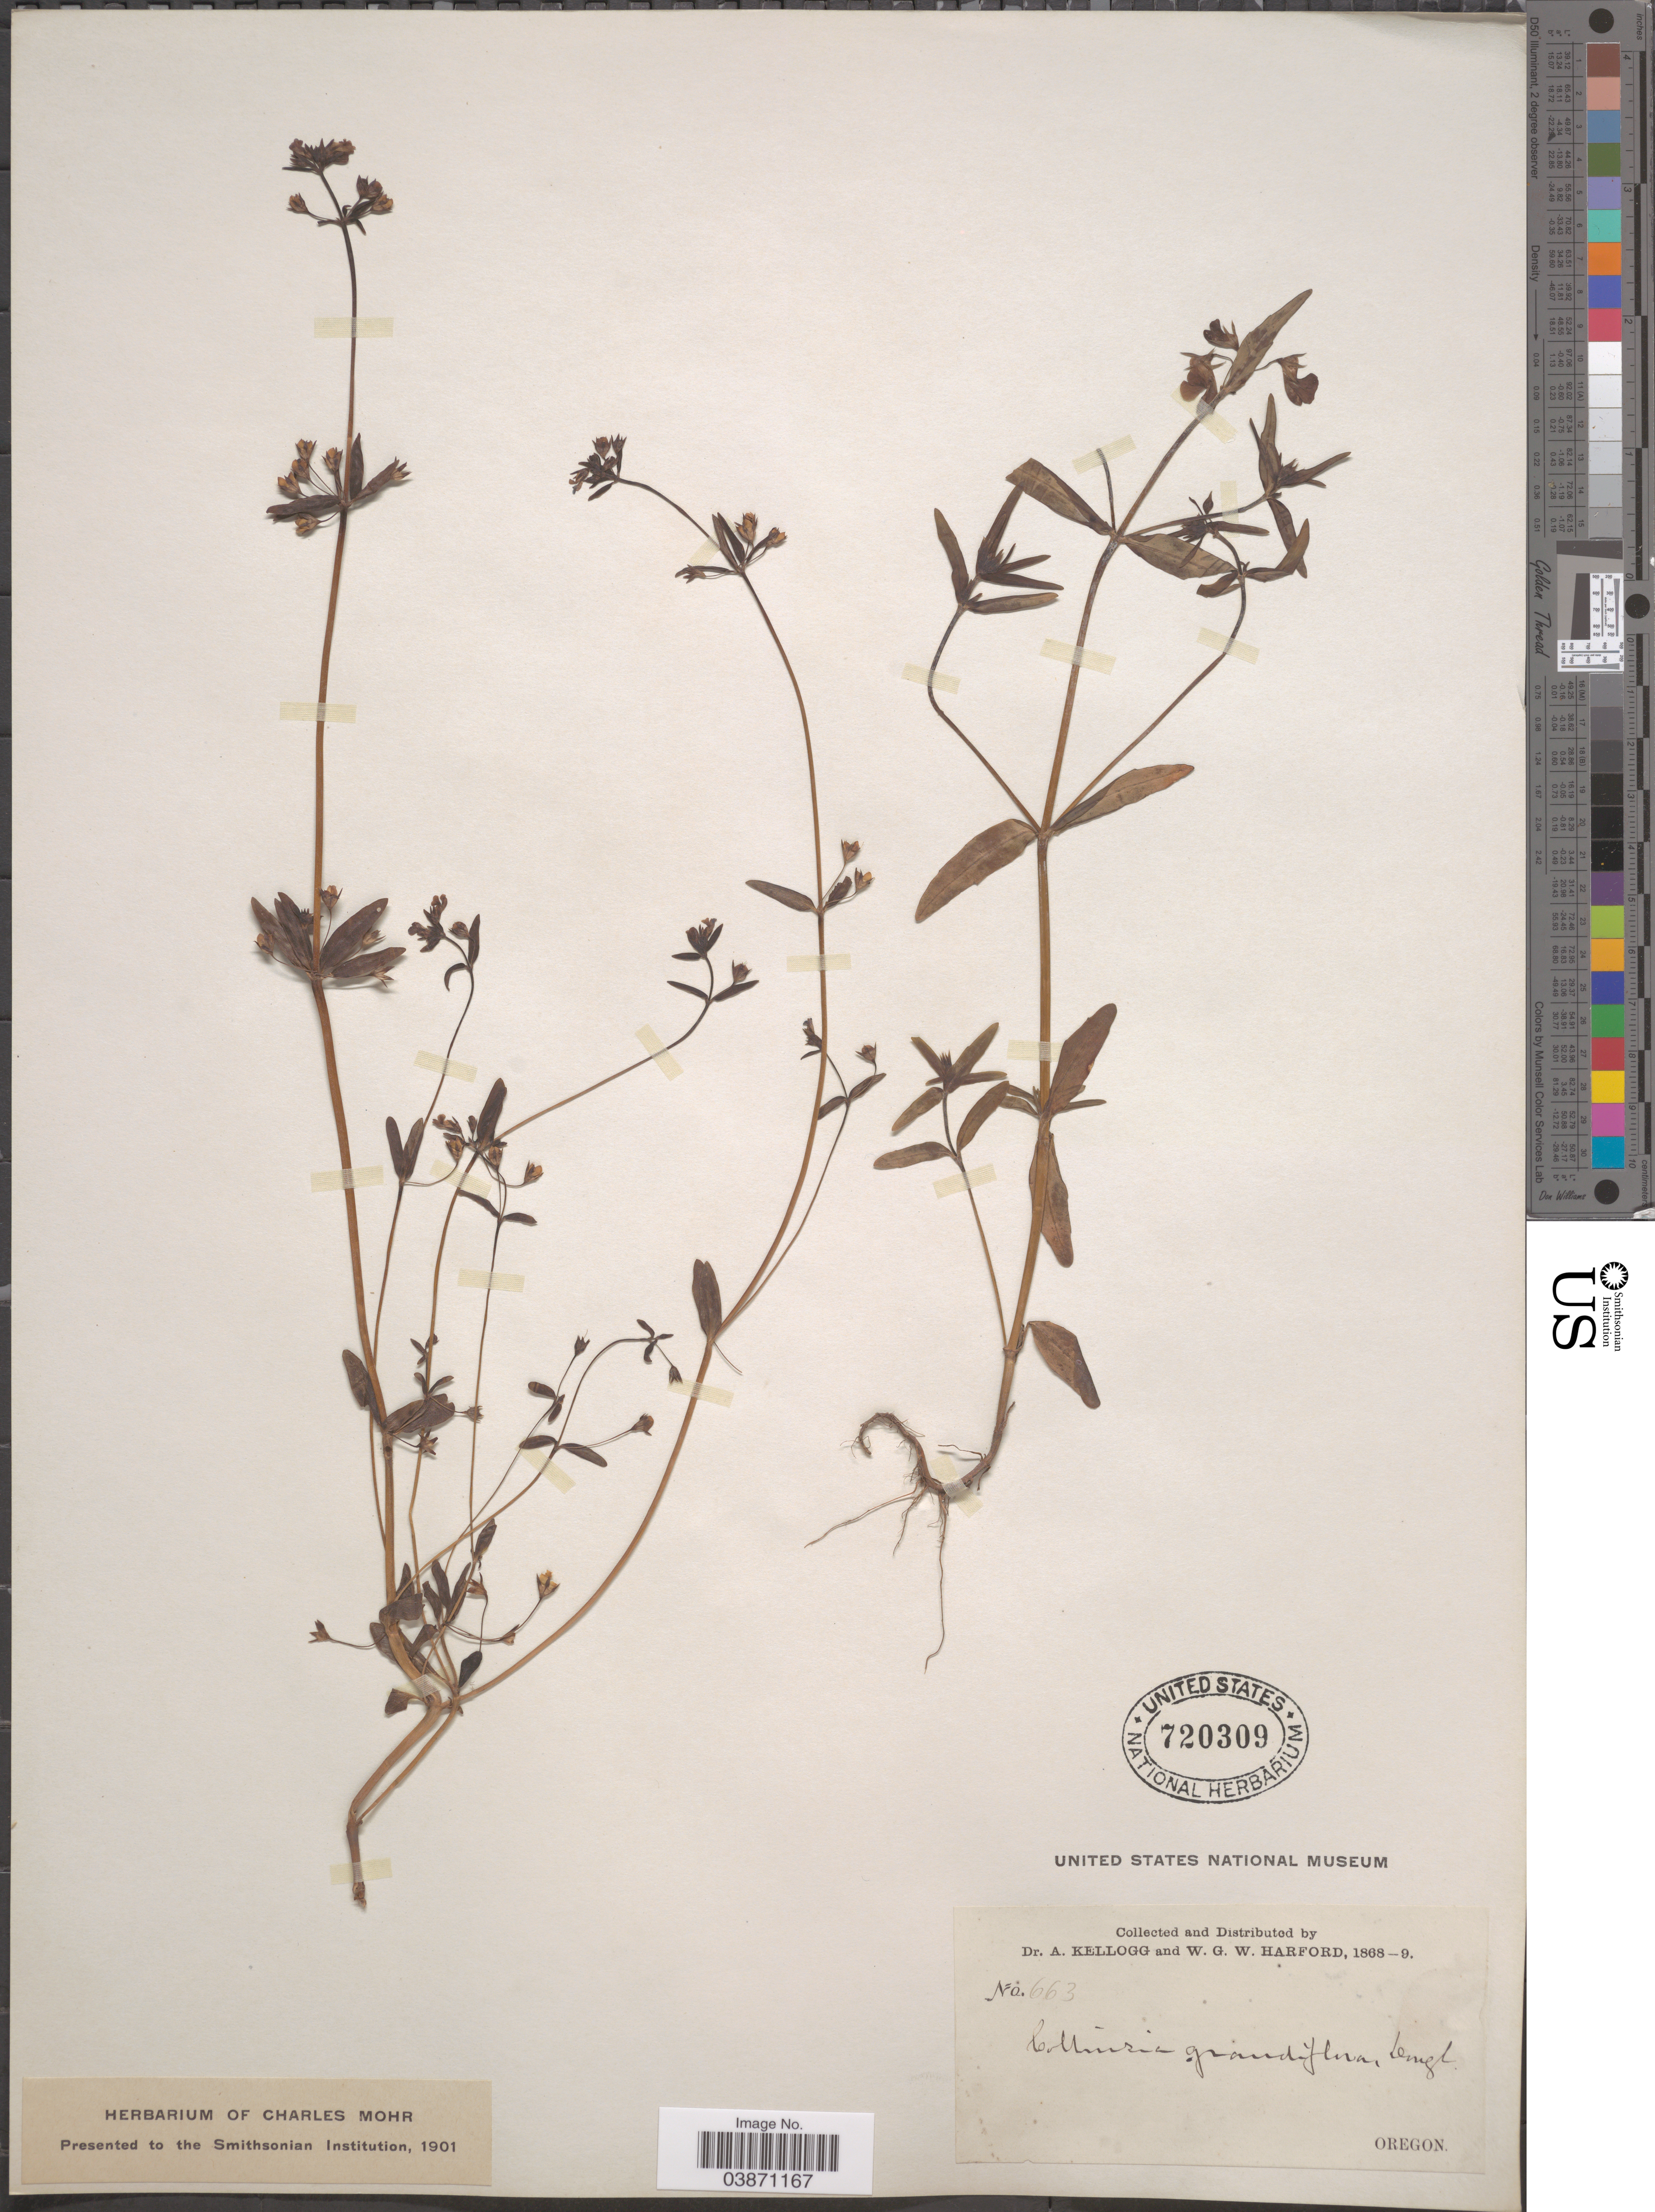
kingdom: Plantae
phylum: Tracheophyta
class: Magnoliopsida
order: Lamiales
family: Plantaginaceae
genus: Collinsia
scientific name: Collinsia grandiflora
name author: Lindl.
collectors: A. Kellogg & W. G. W. Harford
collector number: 663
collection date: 1868/1869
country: United States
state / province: Oregon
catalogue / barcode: US 720309